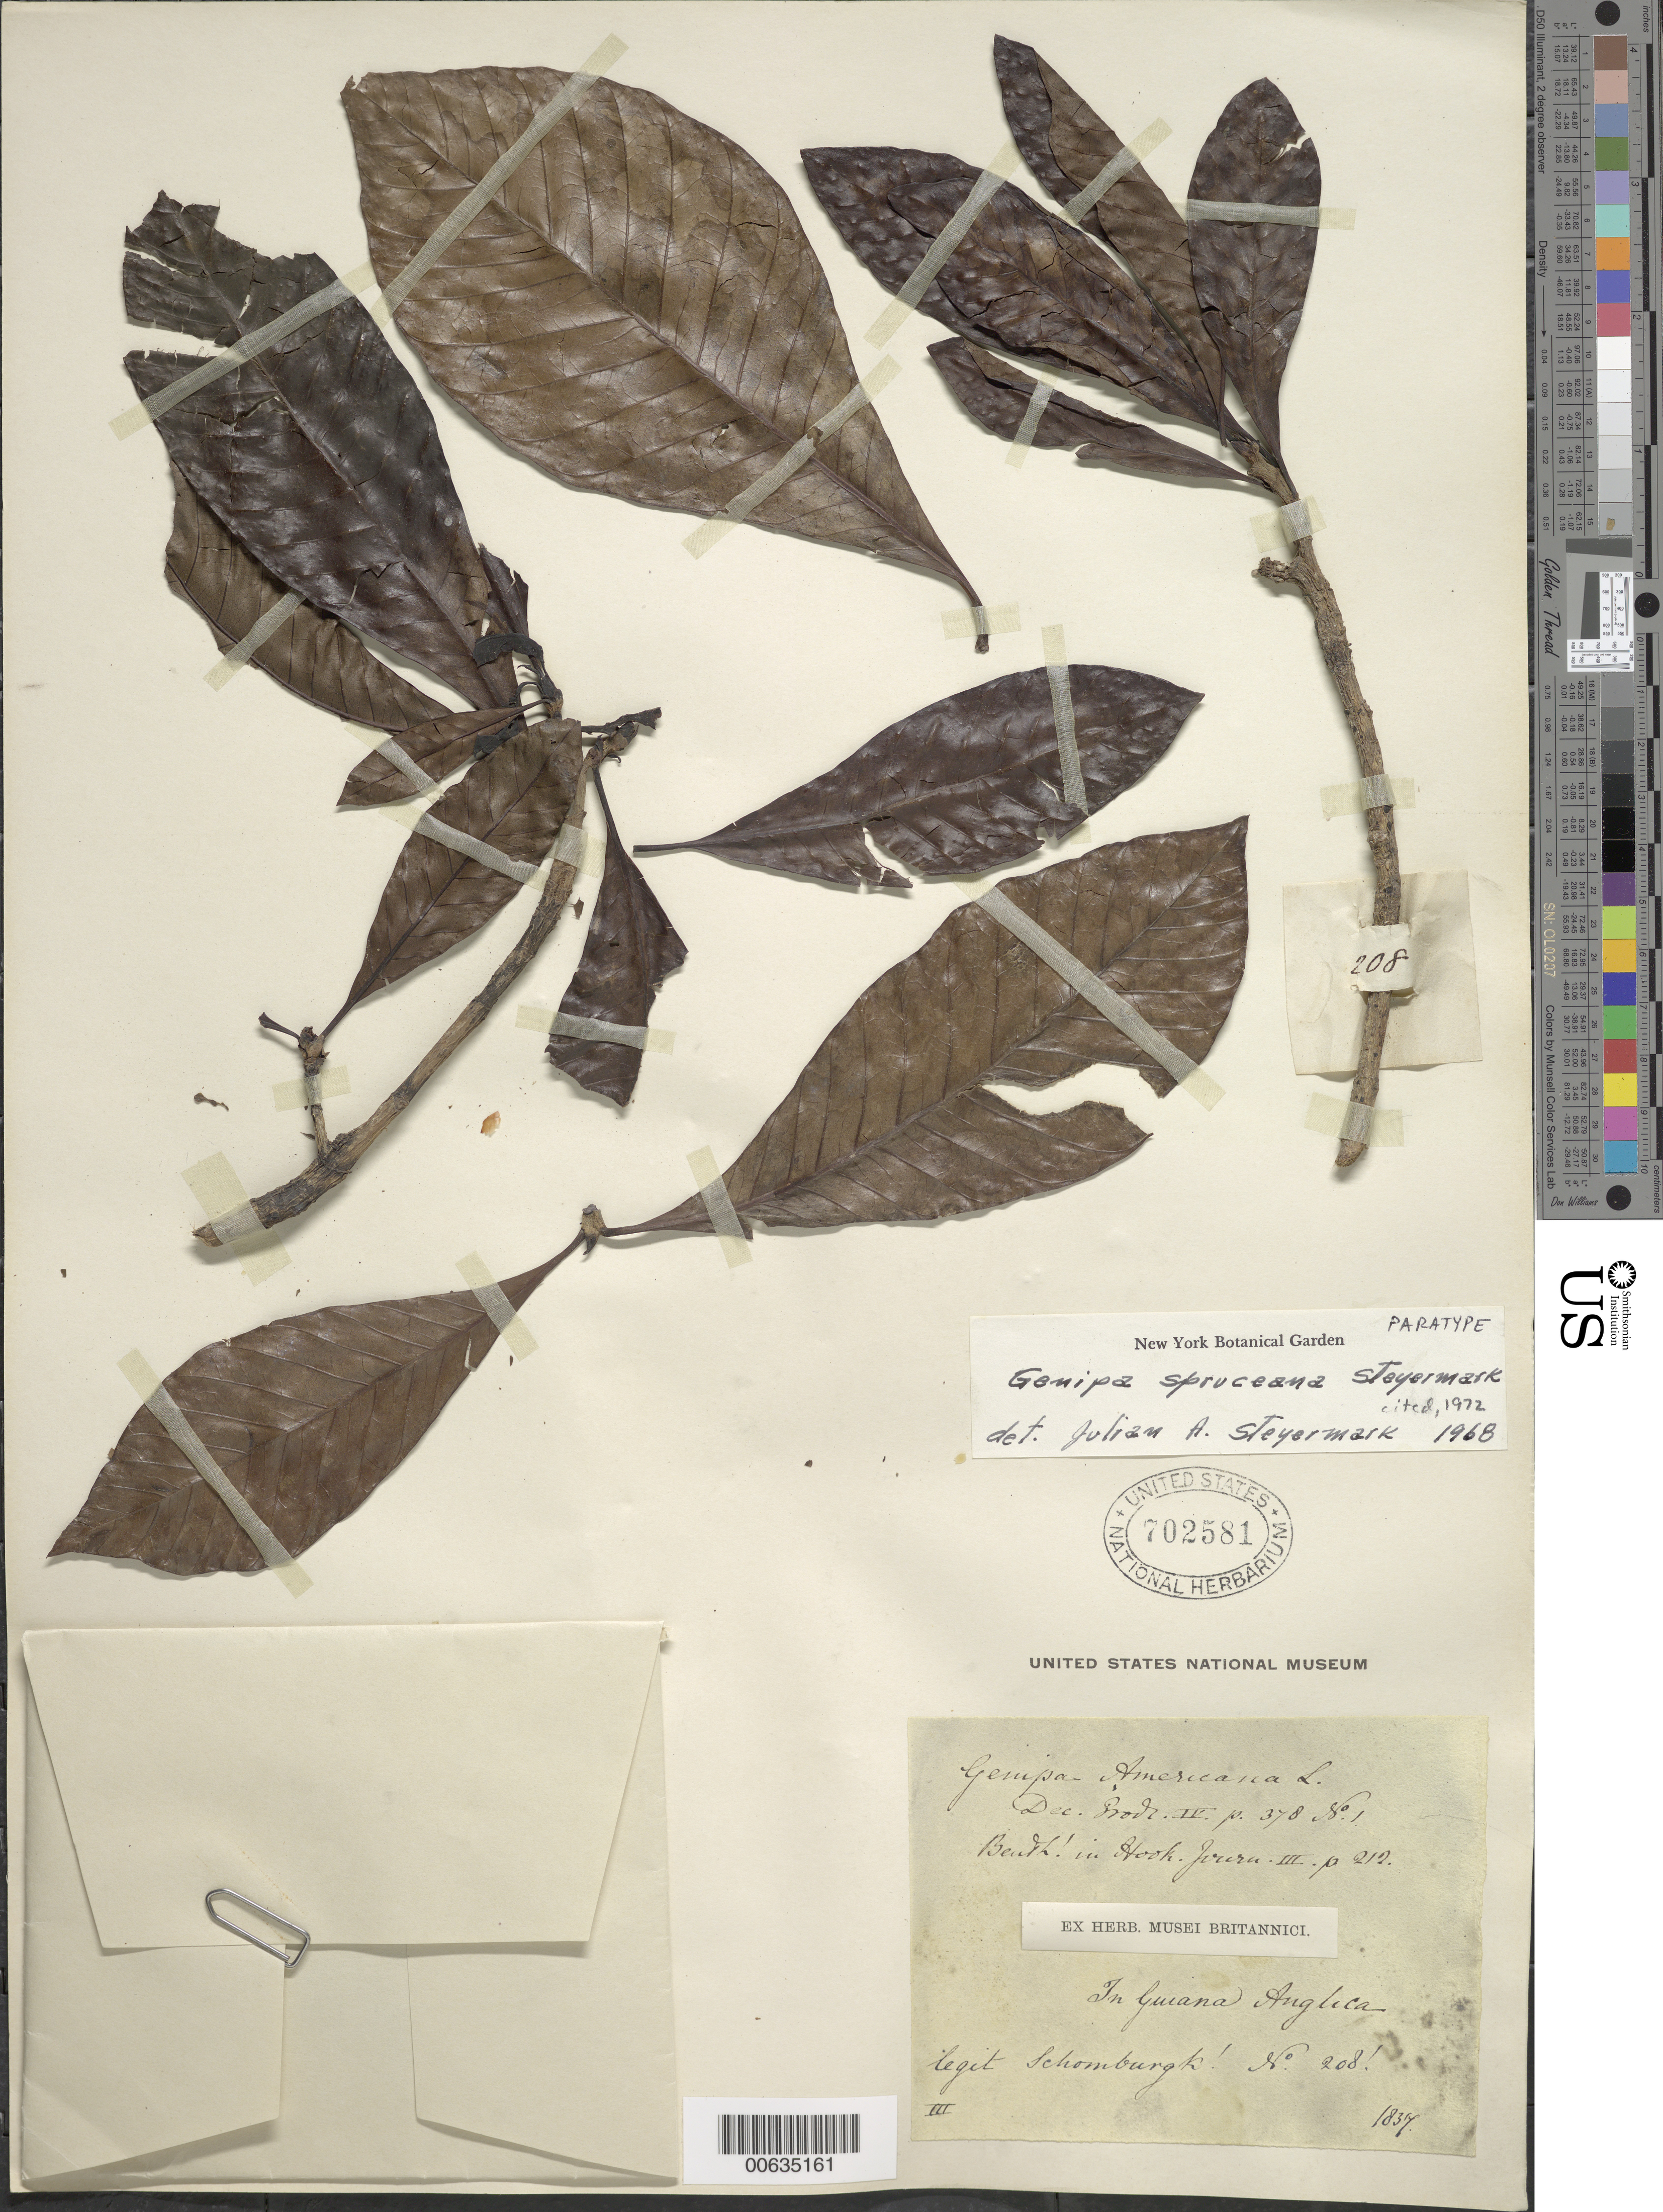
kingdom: Plantae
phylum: Tracheophyta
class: Magnoliopsida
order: Gentianales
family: Rubiaceae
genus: Genipa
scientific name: Genipa spruceana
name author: Steyerm.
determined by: Steyermark, Julian A., (VEN)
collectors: R. H. Schomburgk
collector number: I 208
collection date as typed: March 1837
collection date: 1837-03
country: Guyana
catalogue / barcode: US 702581